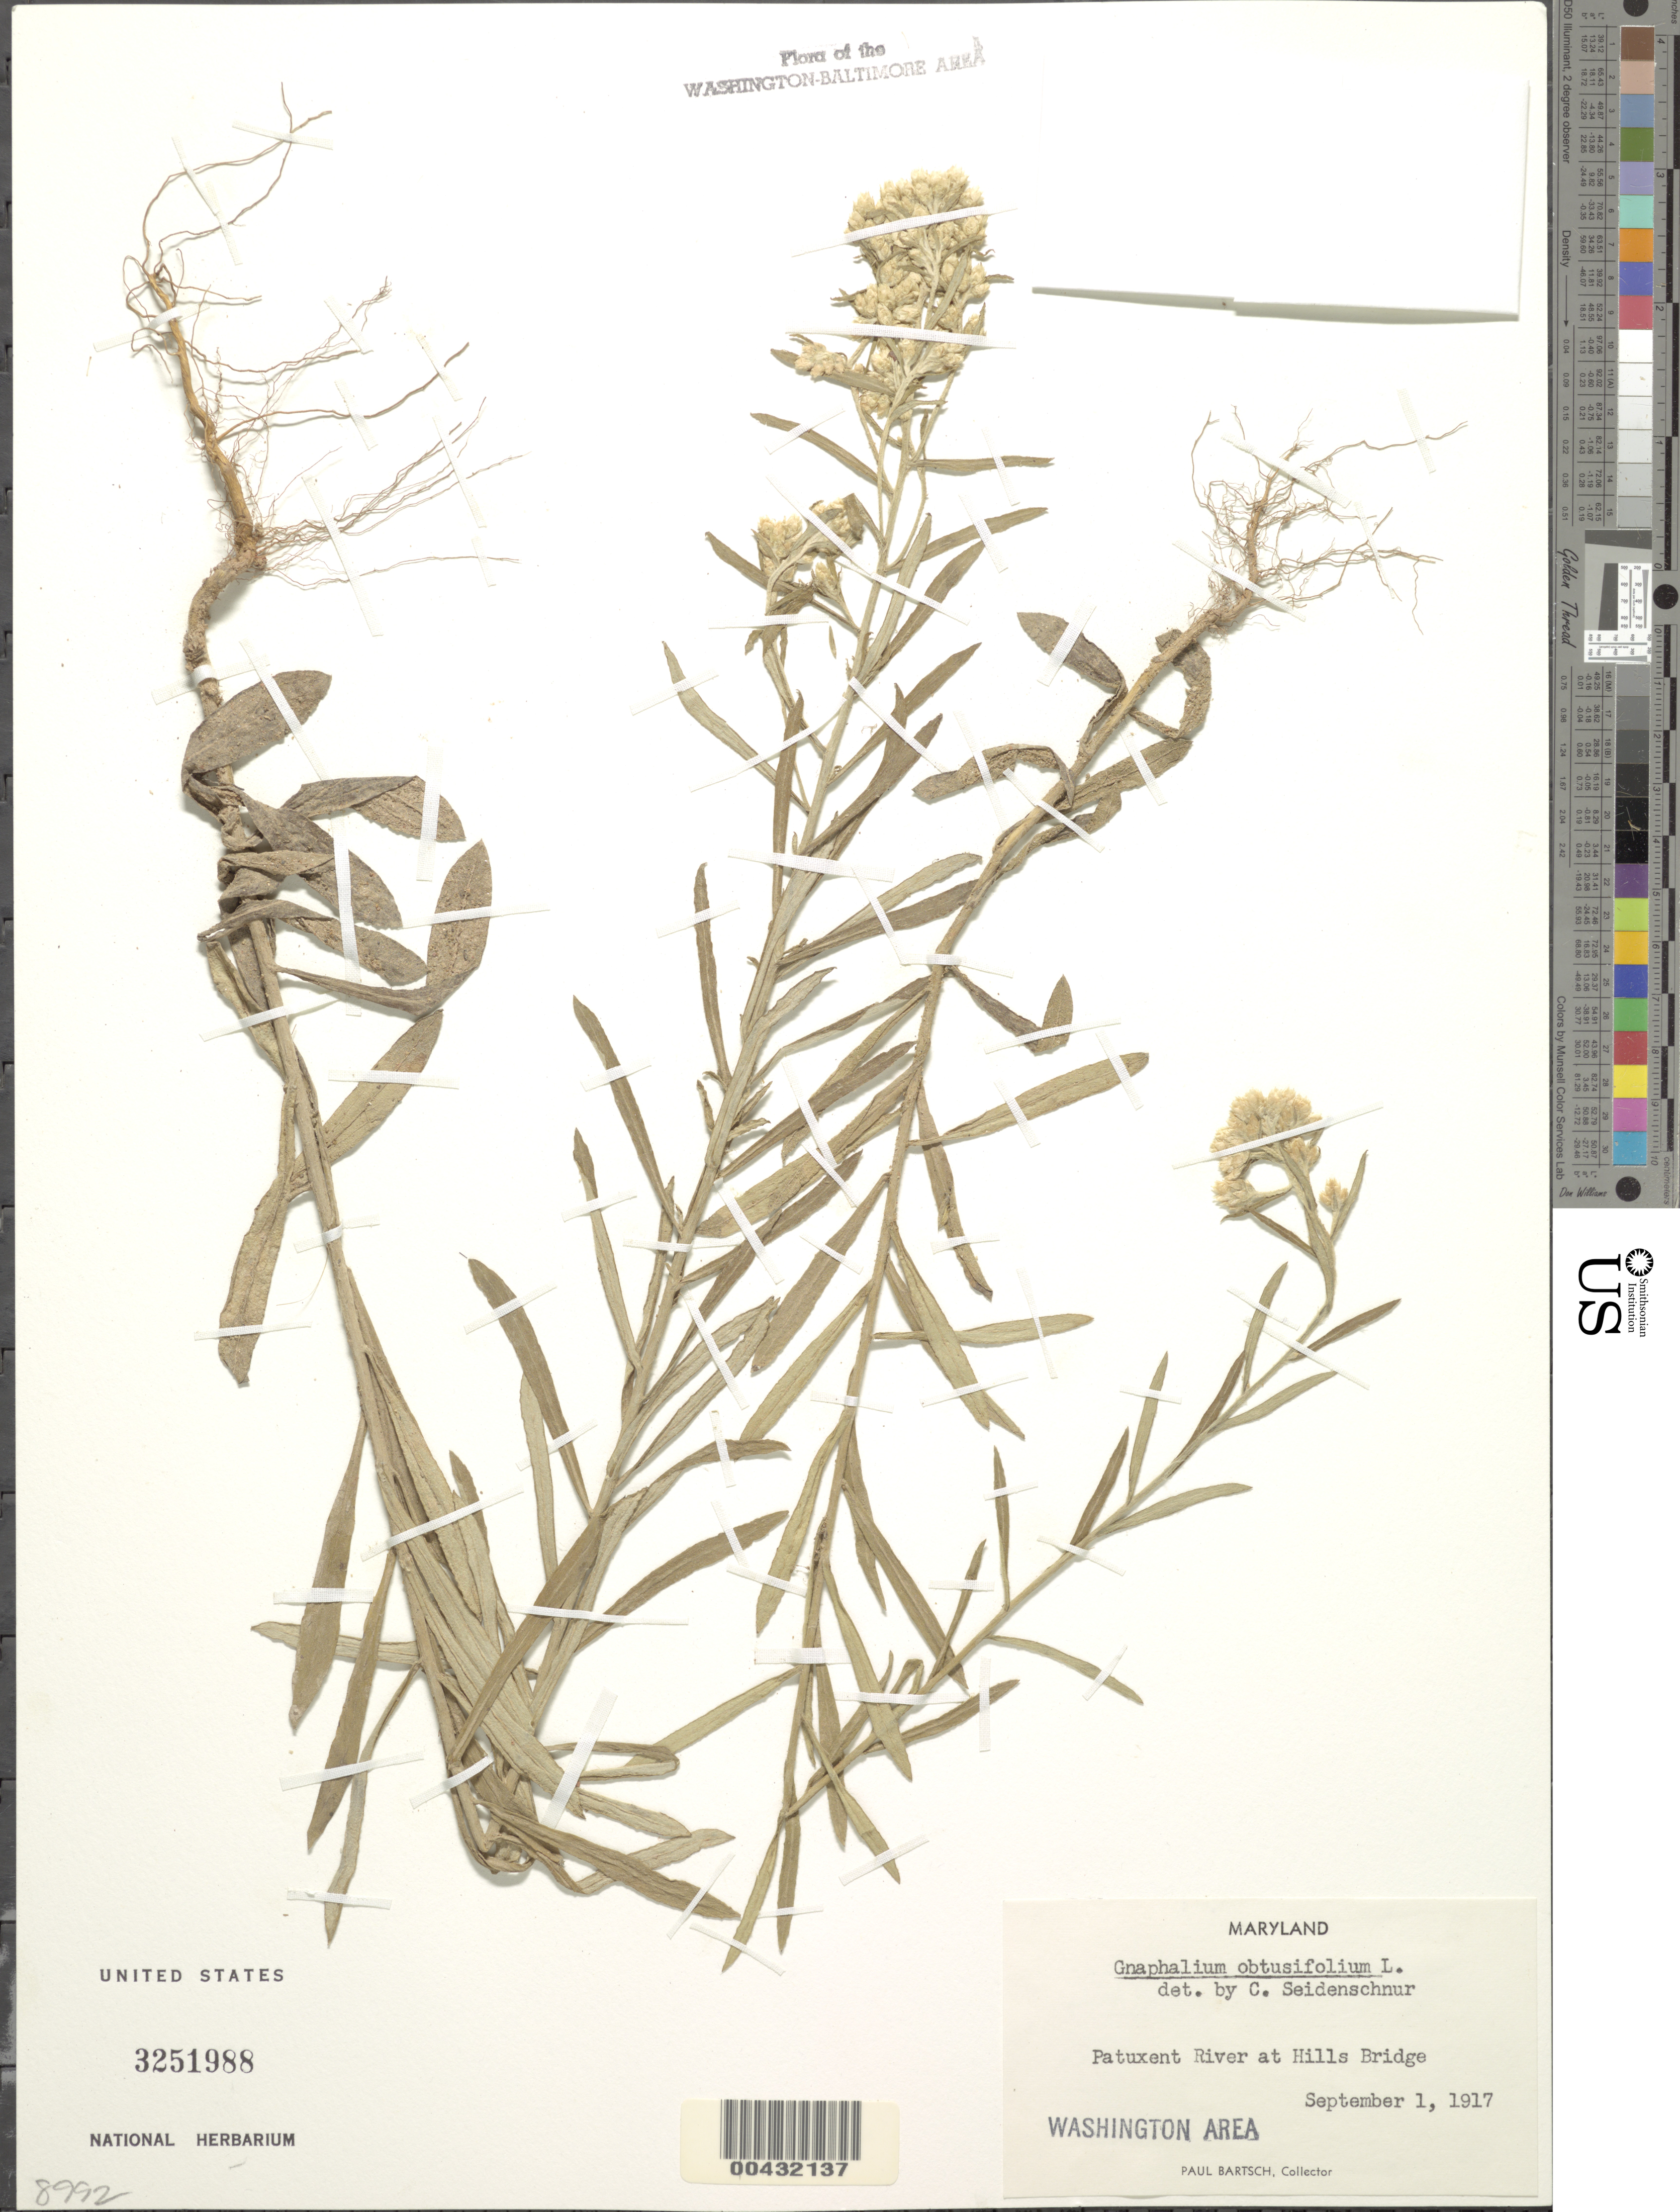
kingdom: Plantae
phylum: Tracheophyta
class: Magnoliopsida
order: Asterales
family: Asteraceae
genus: Pseudognaphalium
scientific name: Pseudognaphalium obtusifolium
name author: (L.) Hilliard & B.L. Burtt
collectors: P. Bartsch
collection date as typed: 01 Sep 1917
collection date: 1917-09-01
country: United States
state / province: Maryland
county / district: Anne Arundel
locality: Patuxent River at Hills Bridge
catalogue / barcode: US 3251988